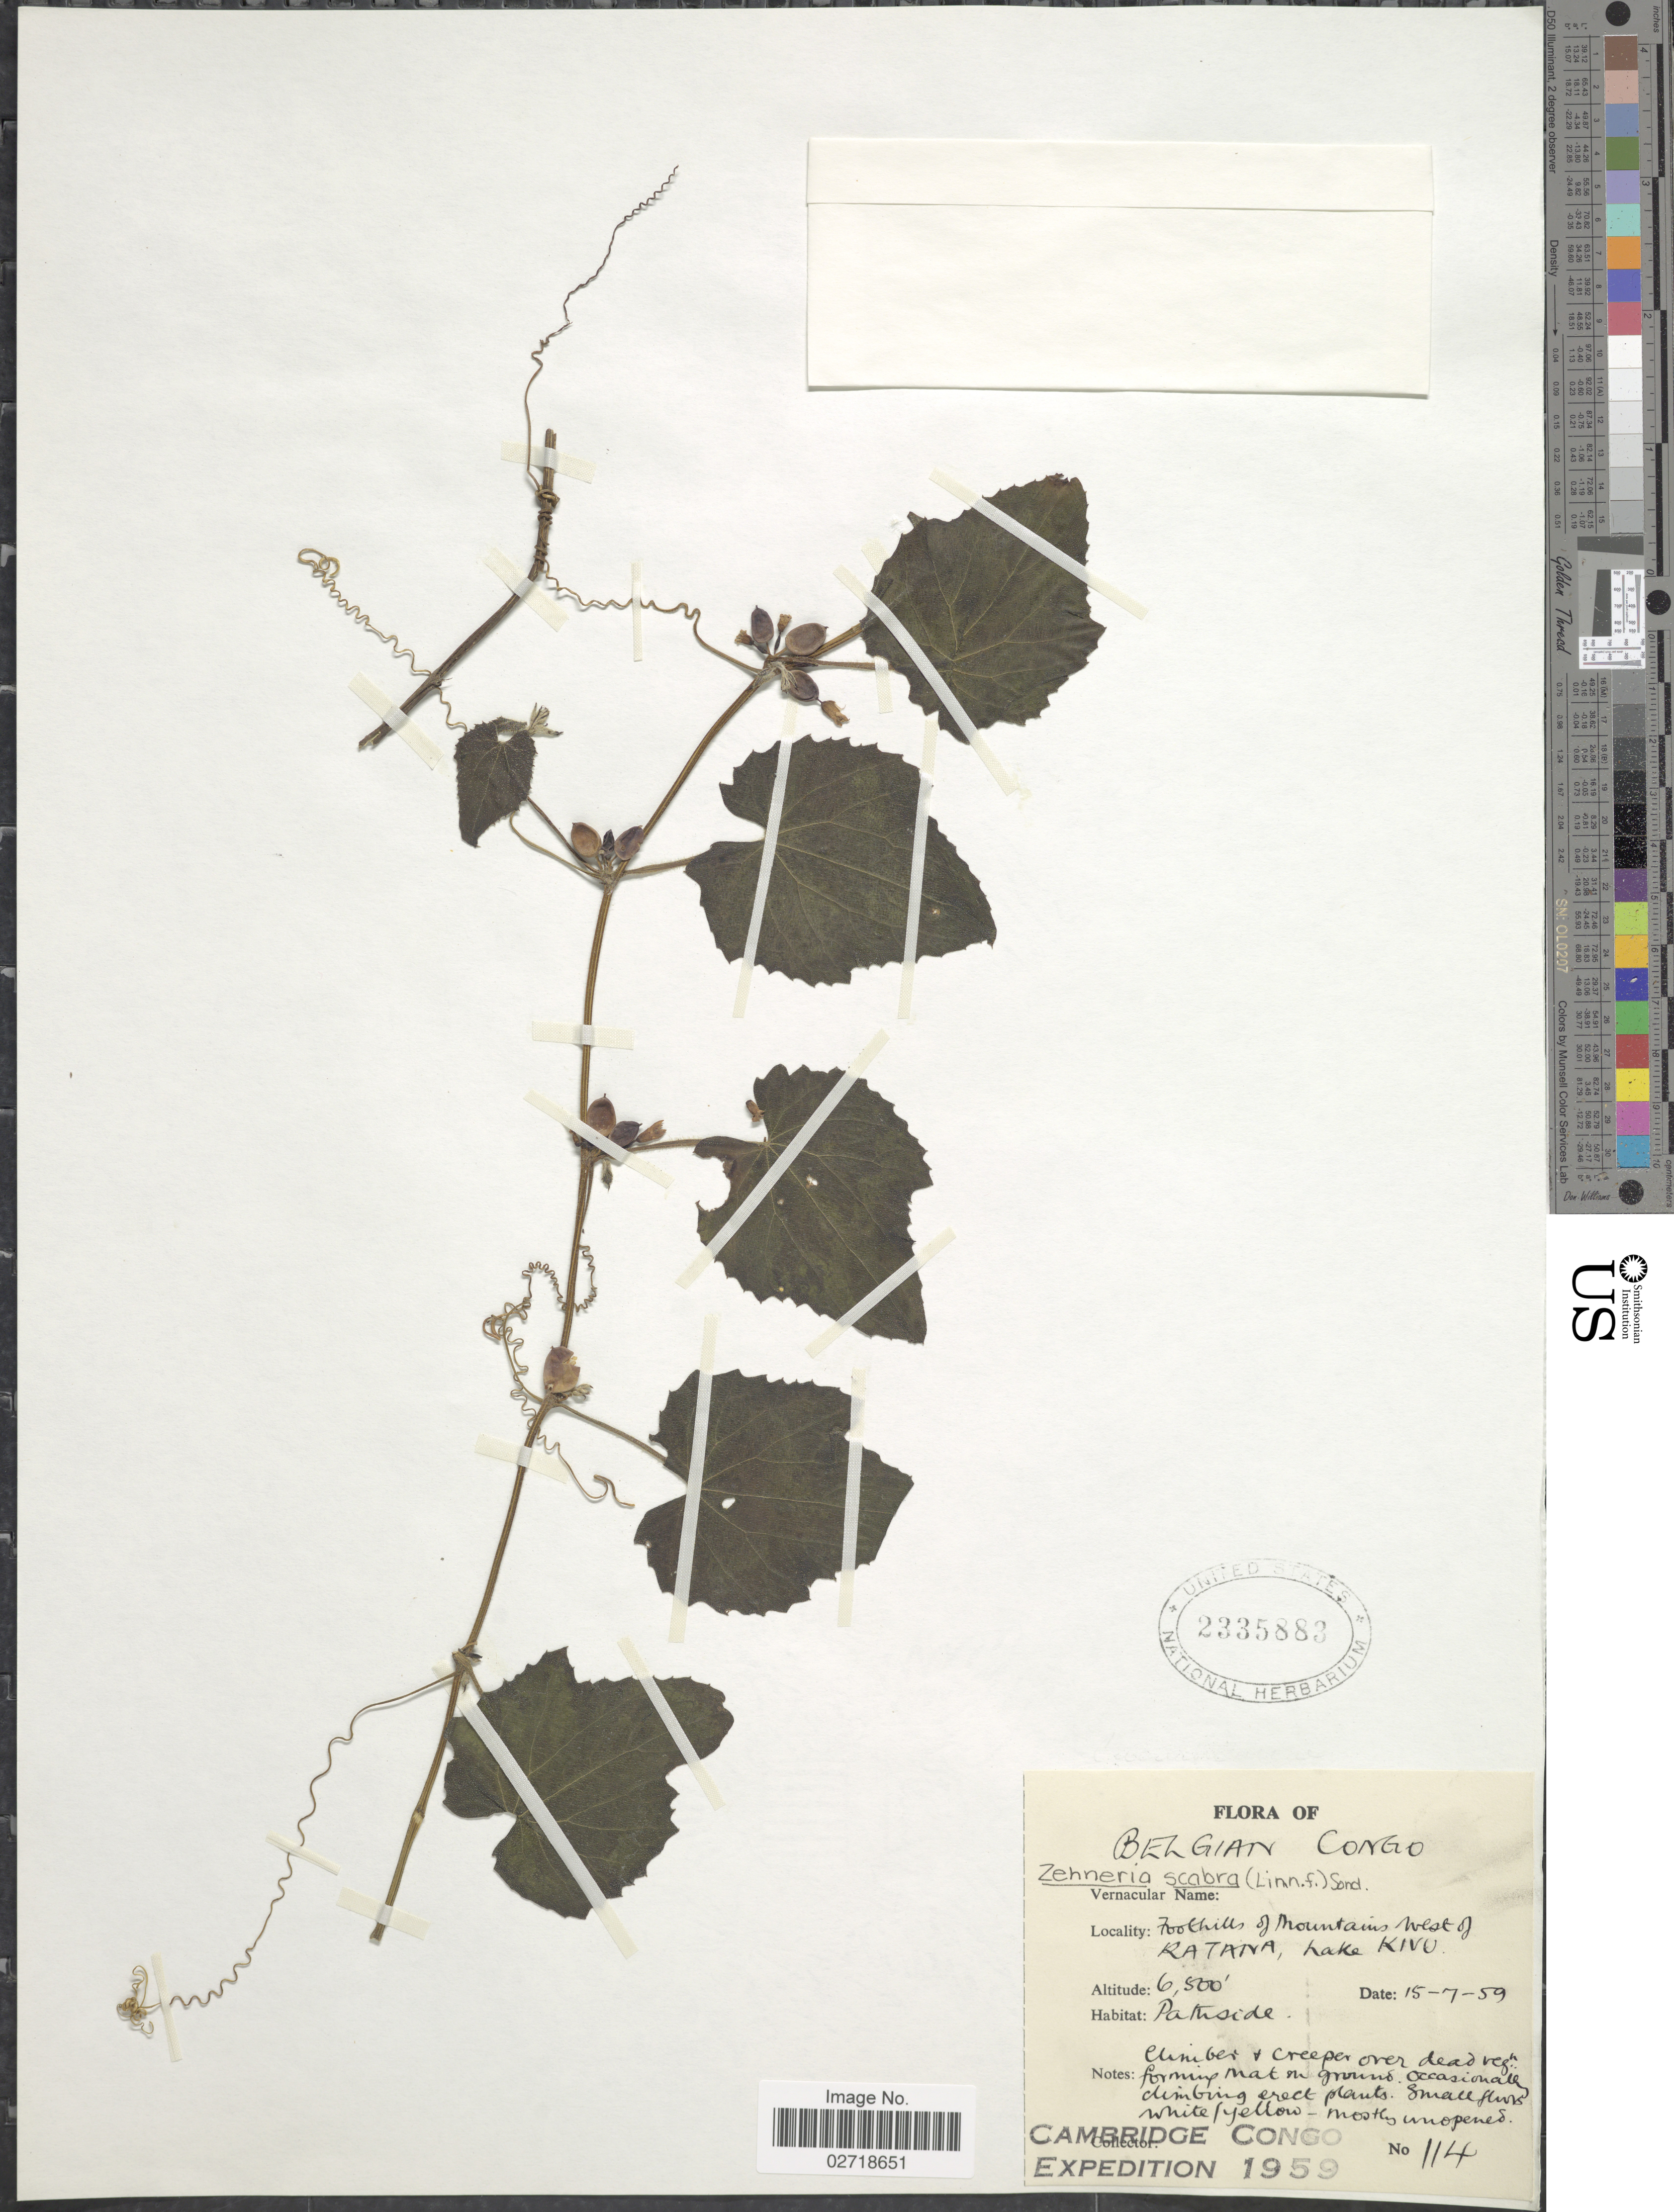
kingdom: Plantae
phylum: Tracheophyta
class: Magnoliopsida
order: Cucurbitales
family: Cucurbitaceae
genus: Zehneria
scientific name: Zehneria scabra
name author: (L. f.) Sond.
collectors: Cambridge Congo Expedition 1959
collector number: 114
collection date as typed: Transcribed d/m/y: 15/7/59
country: Congo, Democratic Republic of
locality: Belgian Congo, Foothills of Mountains west of Ratana, Lake Kivu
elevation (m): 1981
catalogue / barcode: US 2335883